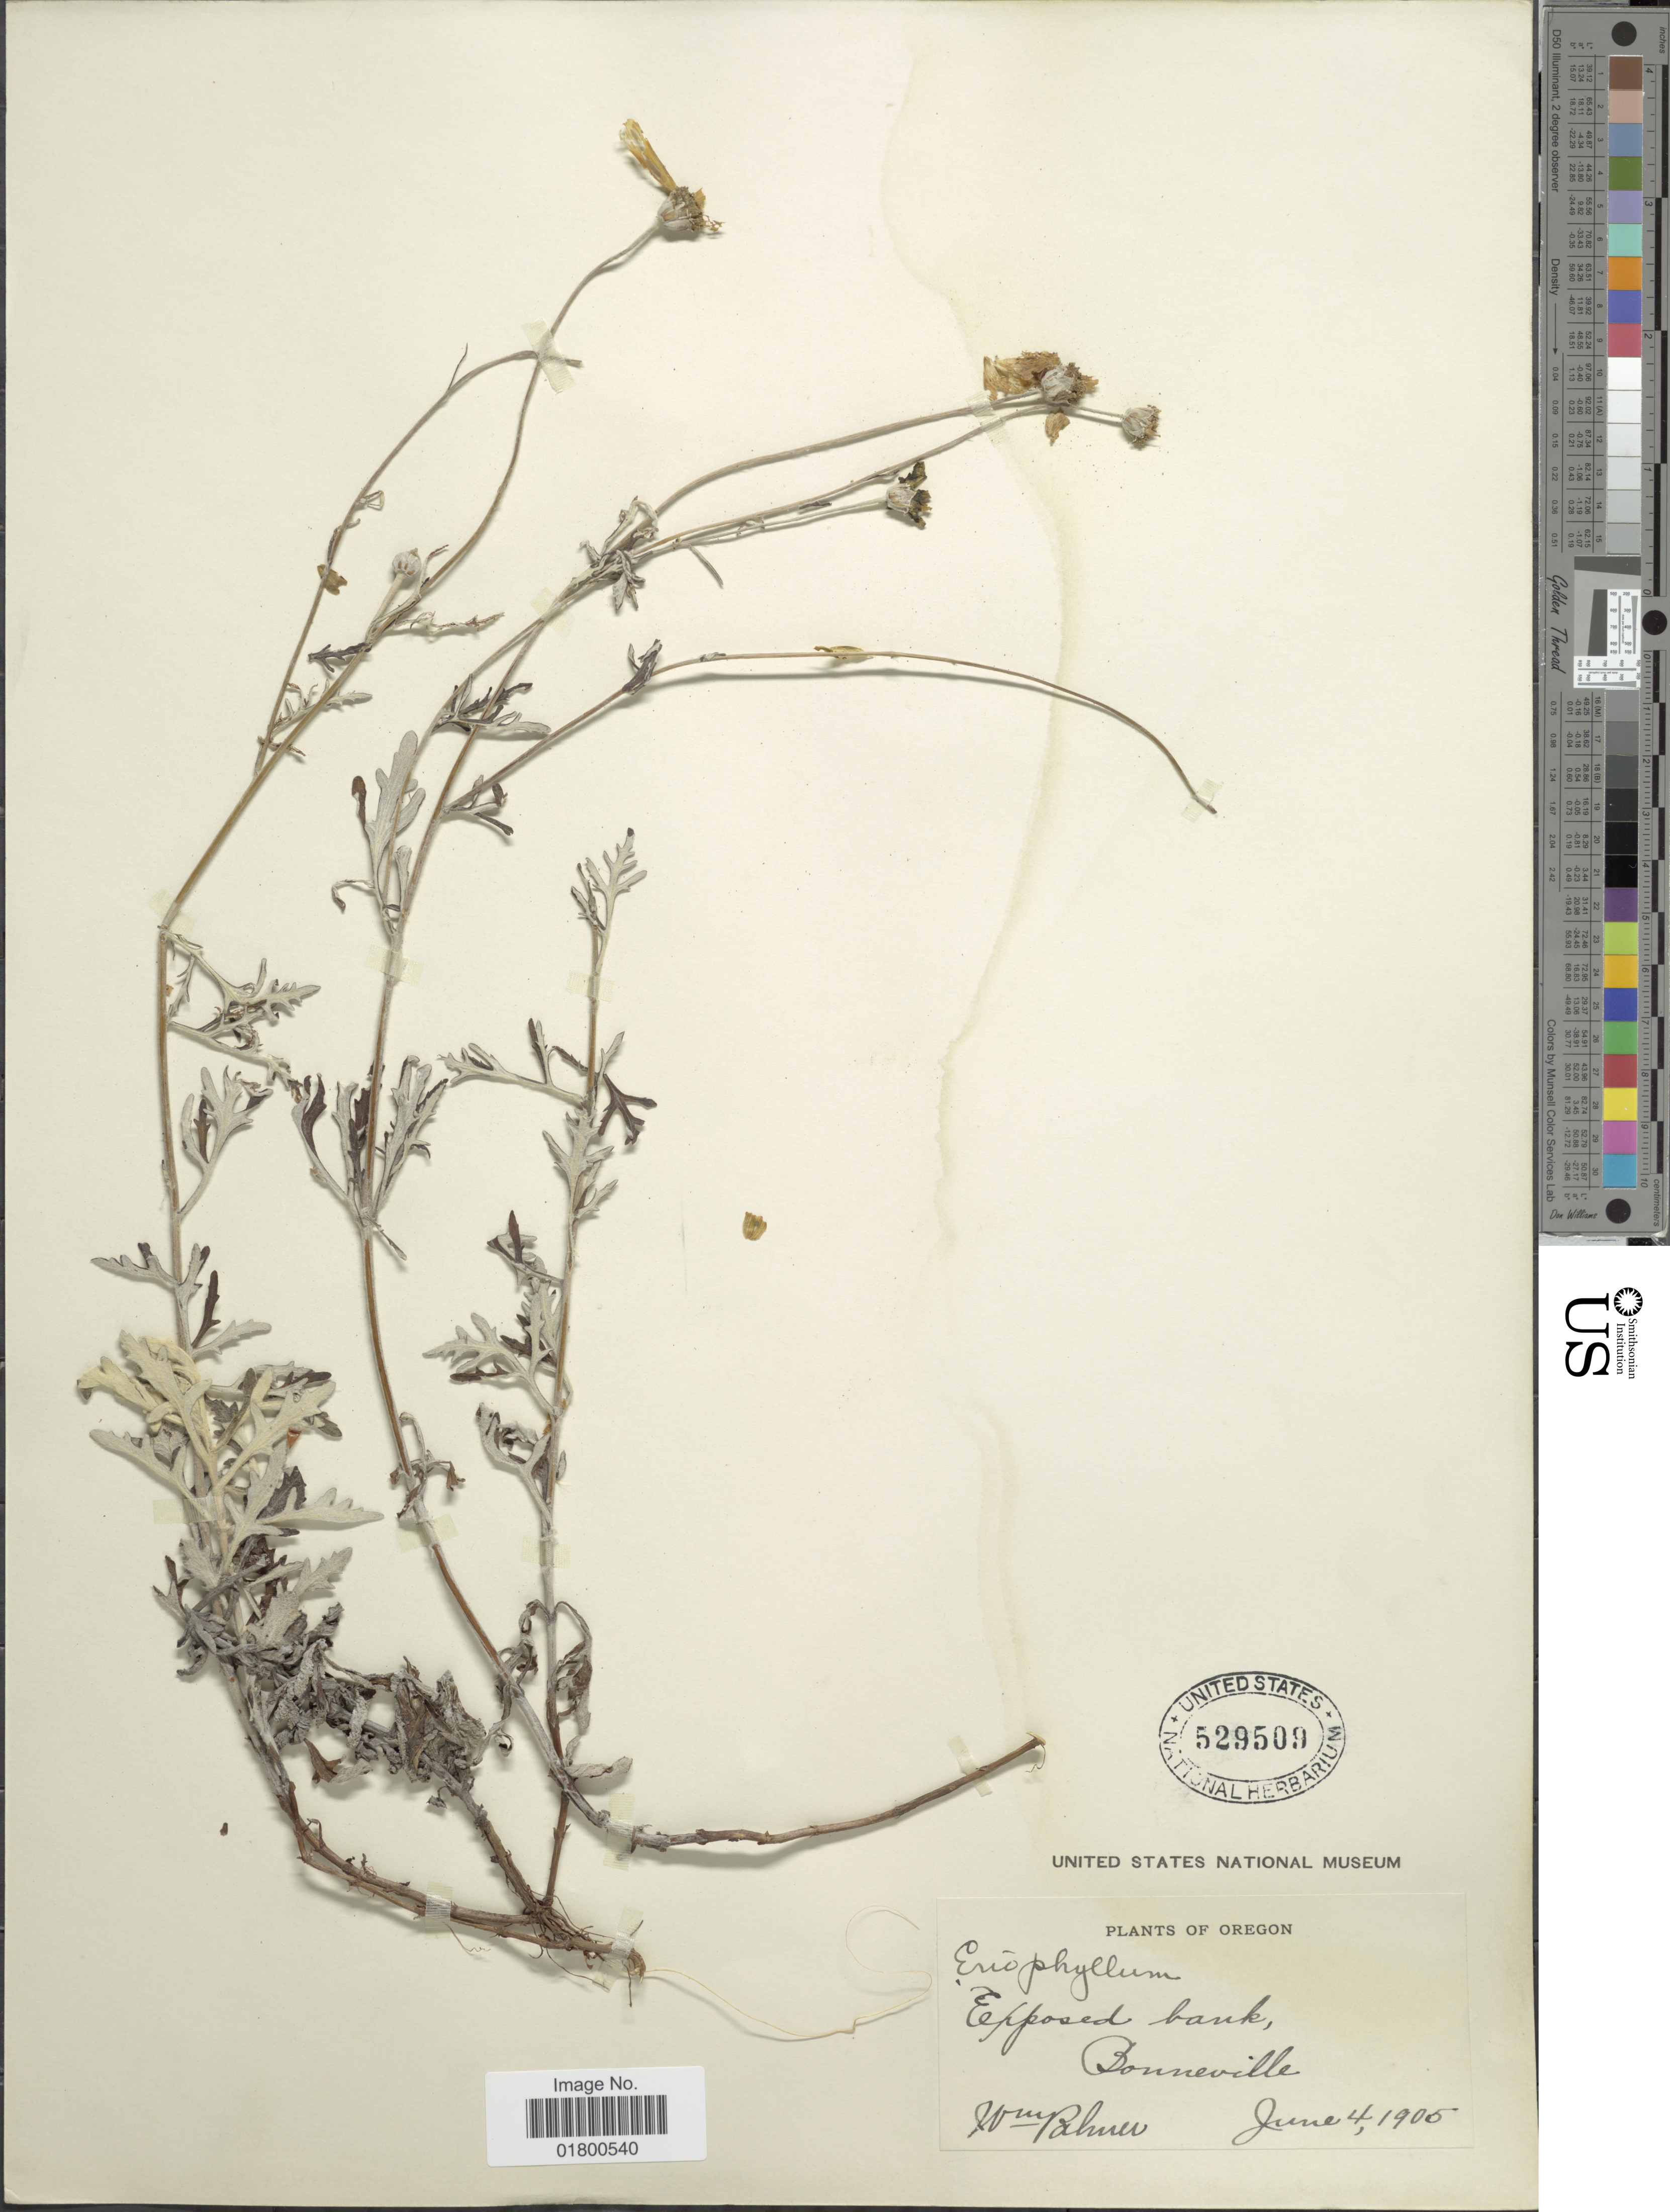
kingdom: Plantae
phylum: Tracheophyta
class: Magnoliopsida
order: Asterales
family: Asteraceae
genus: Eriophyllum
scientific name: Eriophyllum superbum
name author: Rydb.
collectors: W. Palmer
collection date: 1905-06-04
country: United States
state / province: Oregon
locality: Bonneville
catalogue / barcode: US 529509